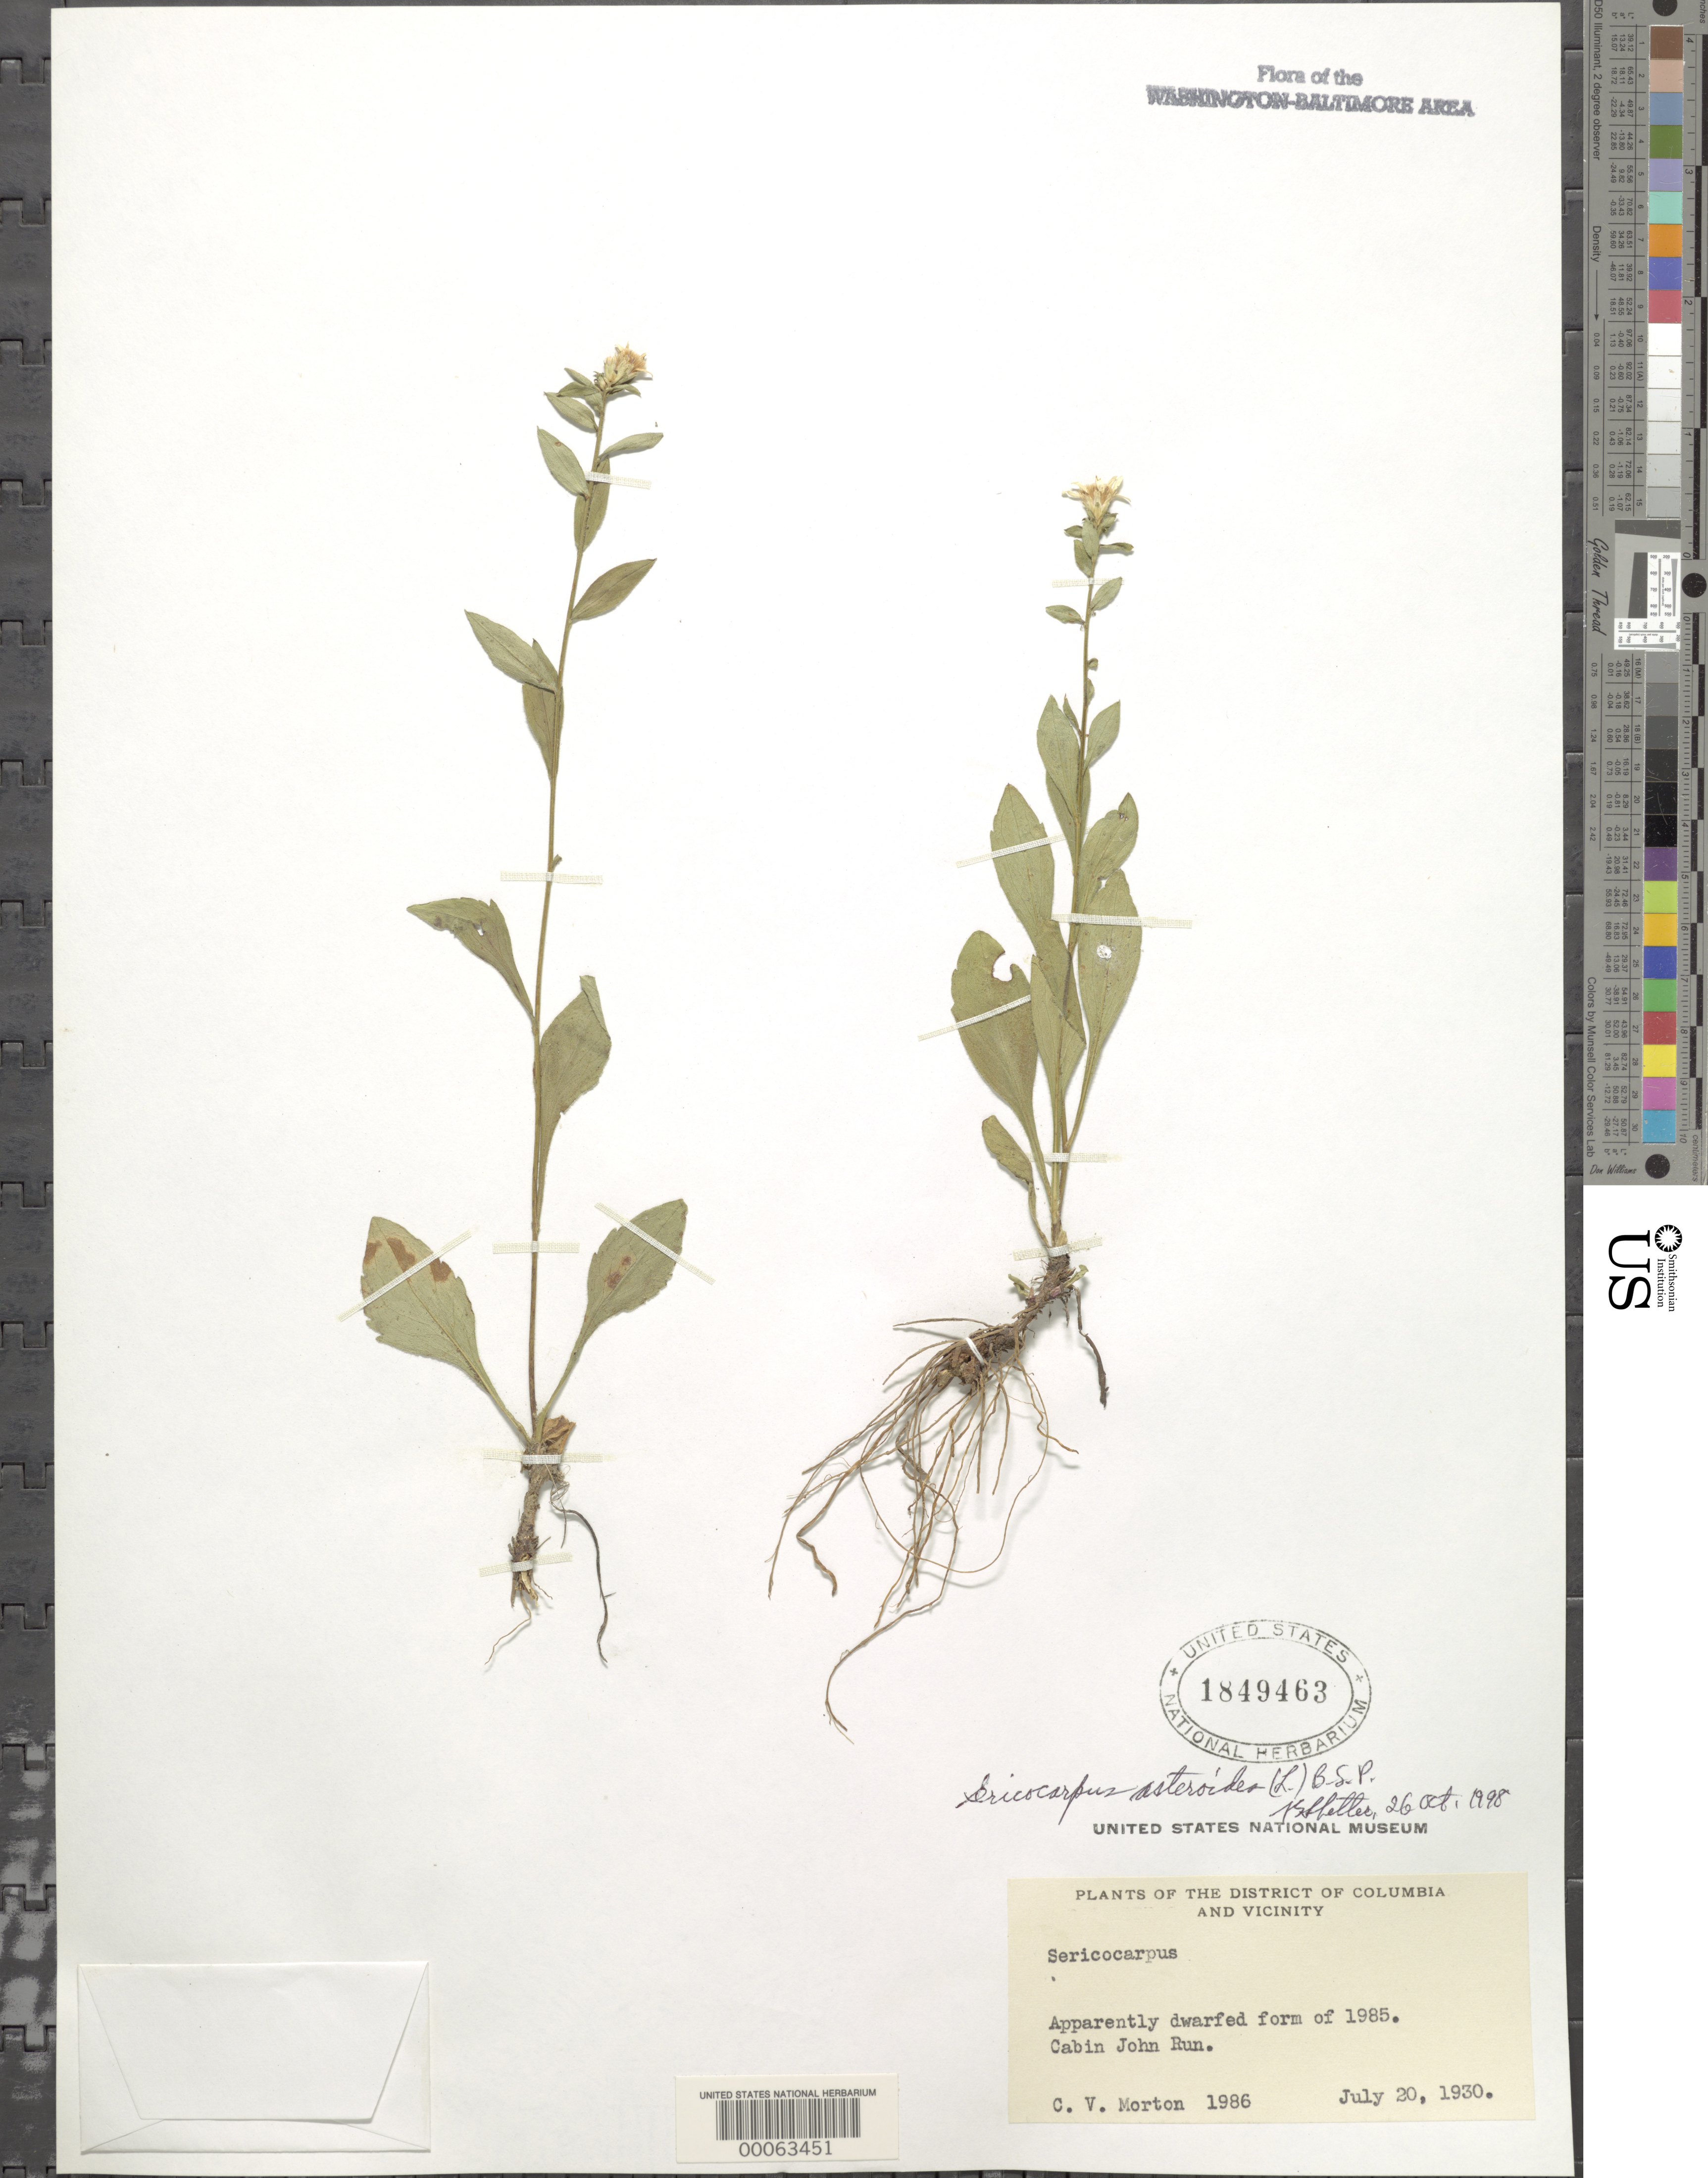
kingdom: Plantae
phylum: Tracheophyta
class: Magnoliopsida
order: Asterales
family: Asteraceae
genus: Sericocarpus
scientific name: Sericocarpus asteroides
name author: (L.) Britton, Stearns & Poggenb.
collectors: C. V. Morton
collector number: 1986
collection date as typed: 20 Jul 1930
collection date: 1930-07-20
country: United States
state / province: Maryland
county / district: Montgomery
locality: Cabin John Creek C. & O. Canal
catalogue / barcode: US 1849463